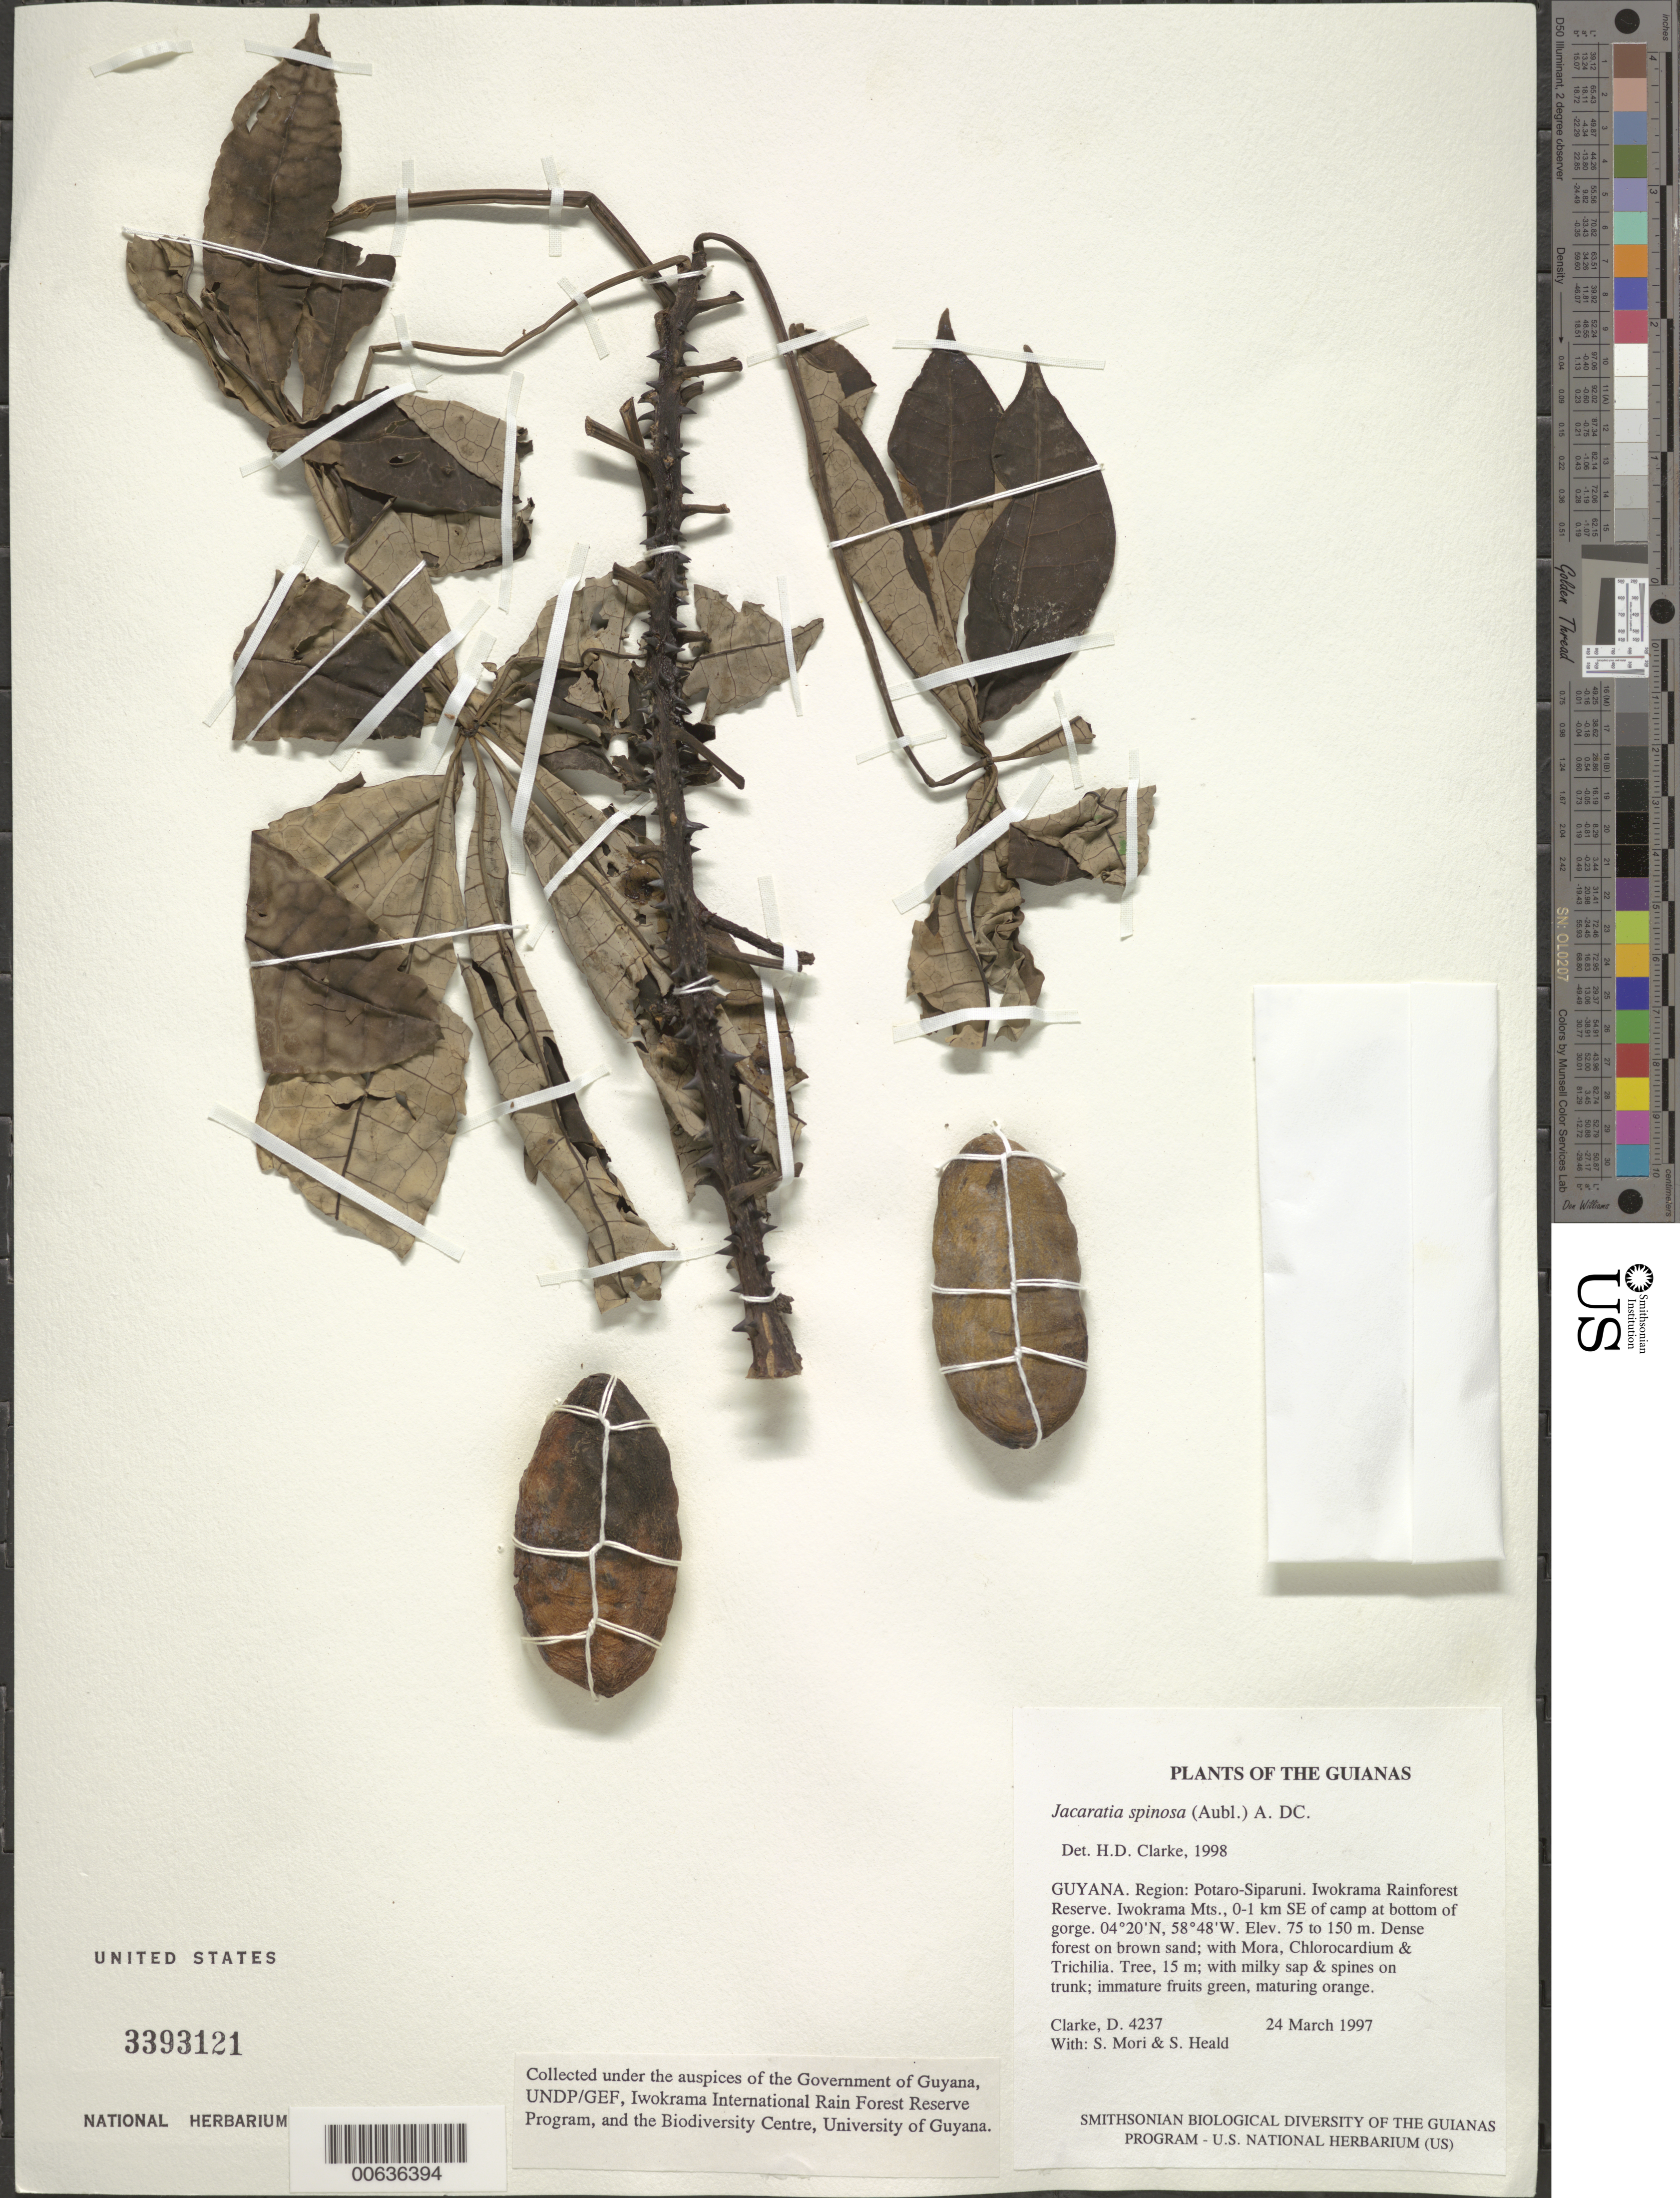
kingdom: Plantae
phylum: Tracheophyta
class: Magnoliopsida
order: Brassicales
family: Caricaceae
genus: Jacaratia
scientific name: Jacaratia spinosa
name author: (Aubl.) A. DC.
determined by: Clarke, H. D., University of North Carolina (Asheville)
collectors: H. D. Clarke, S. Mori & S. Heald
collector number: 4237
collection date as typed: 24 March 1997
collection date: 1997-03-24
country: Guyana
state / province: Potaro-Siparuni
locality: Iwokrama Rainforest Reserve. Iwokrama Mts., 0-1 km SE of camp at bottom of gorge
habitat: Dense forest on brown sand; with Mora, Chlorocardium & Trichilia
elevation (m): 75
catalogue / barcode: US 3393121